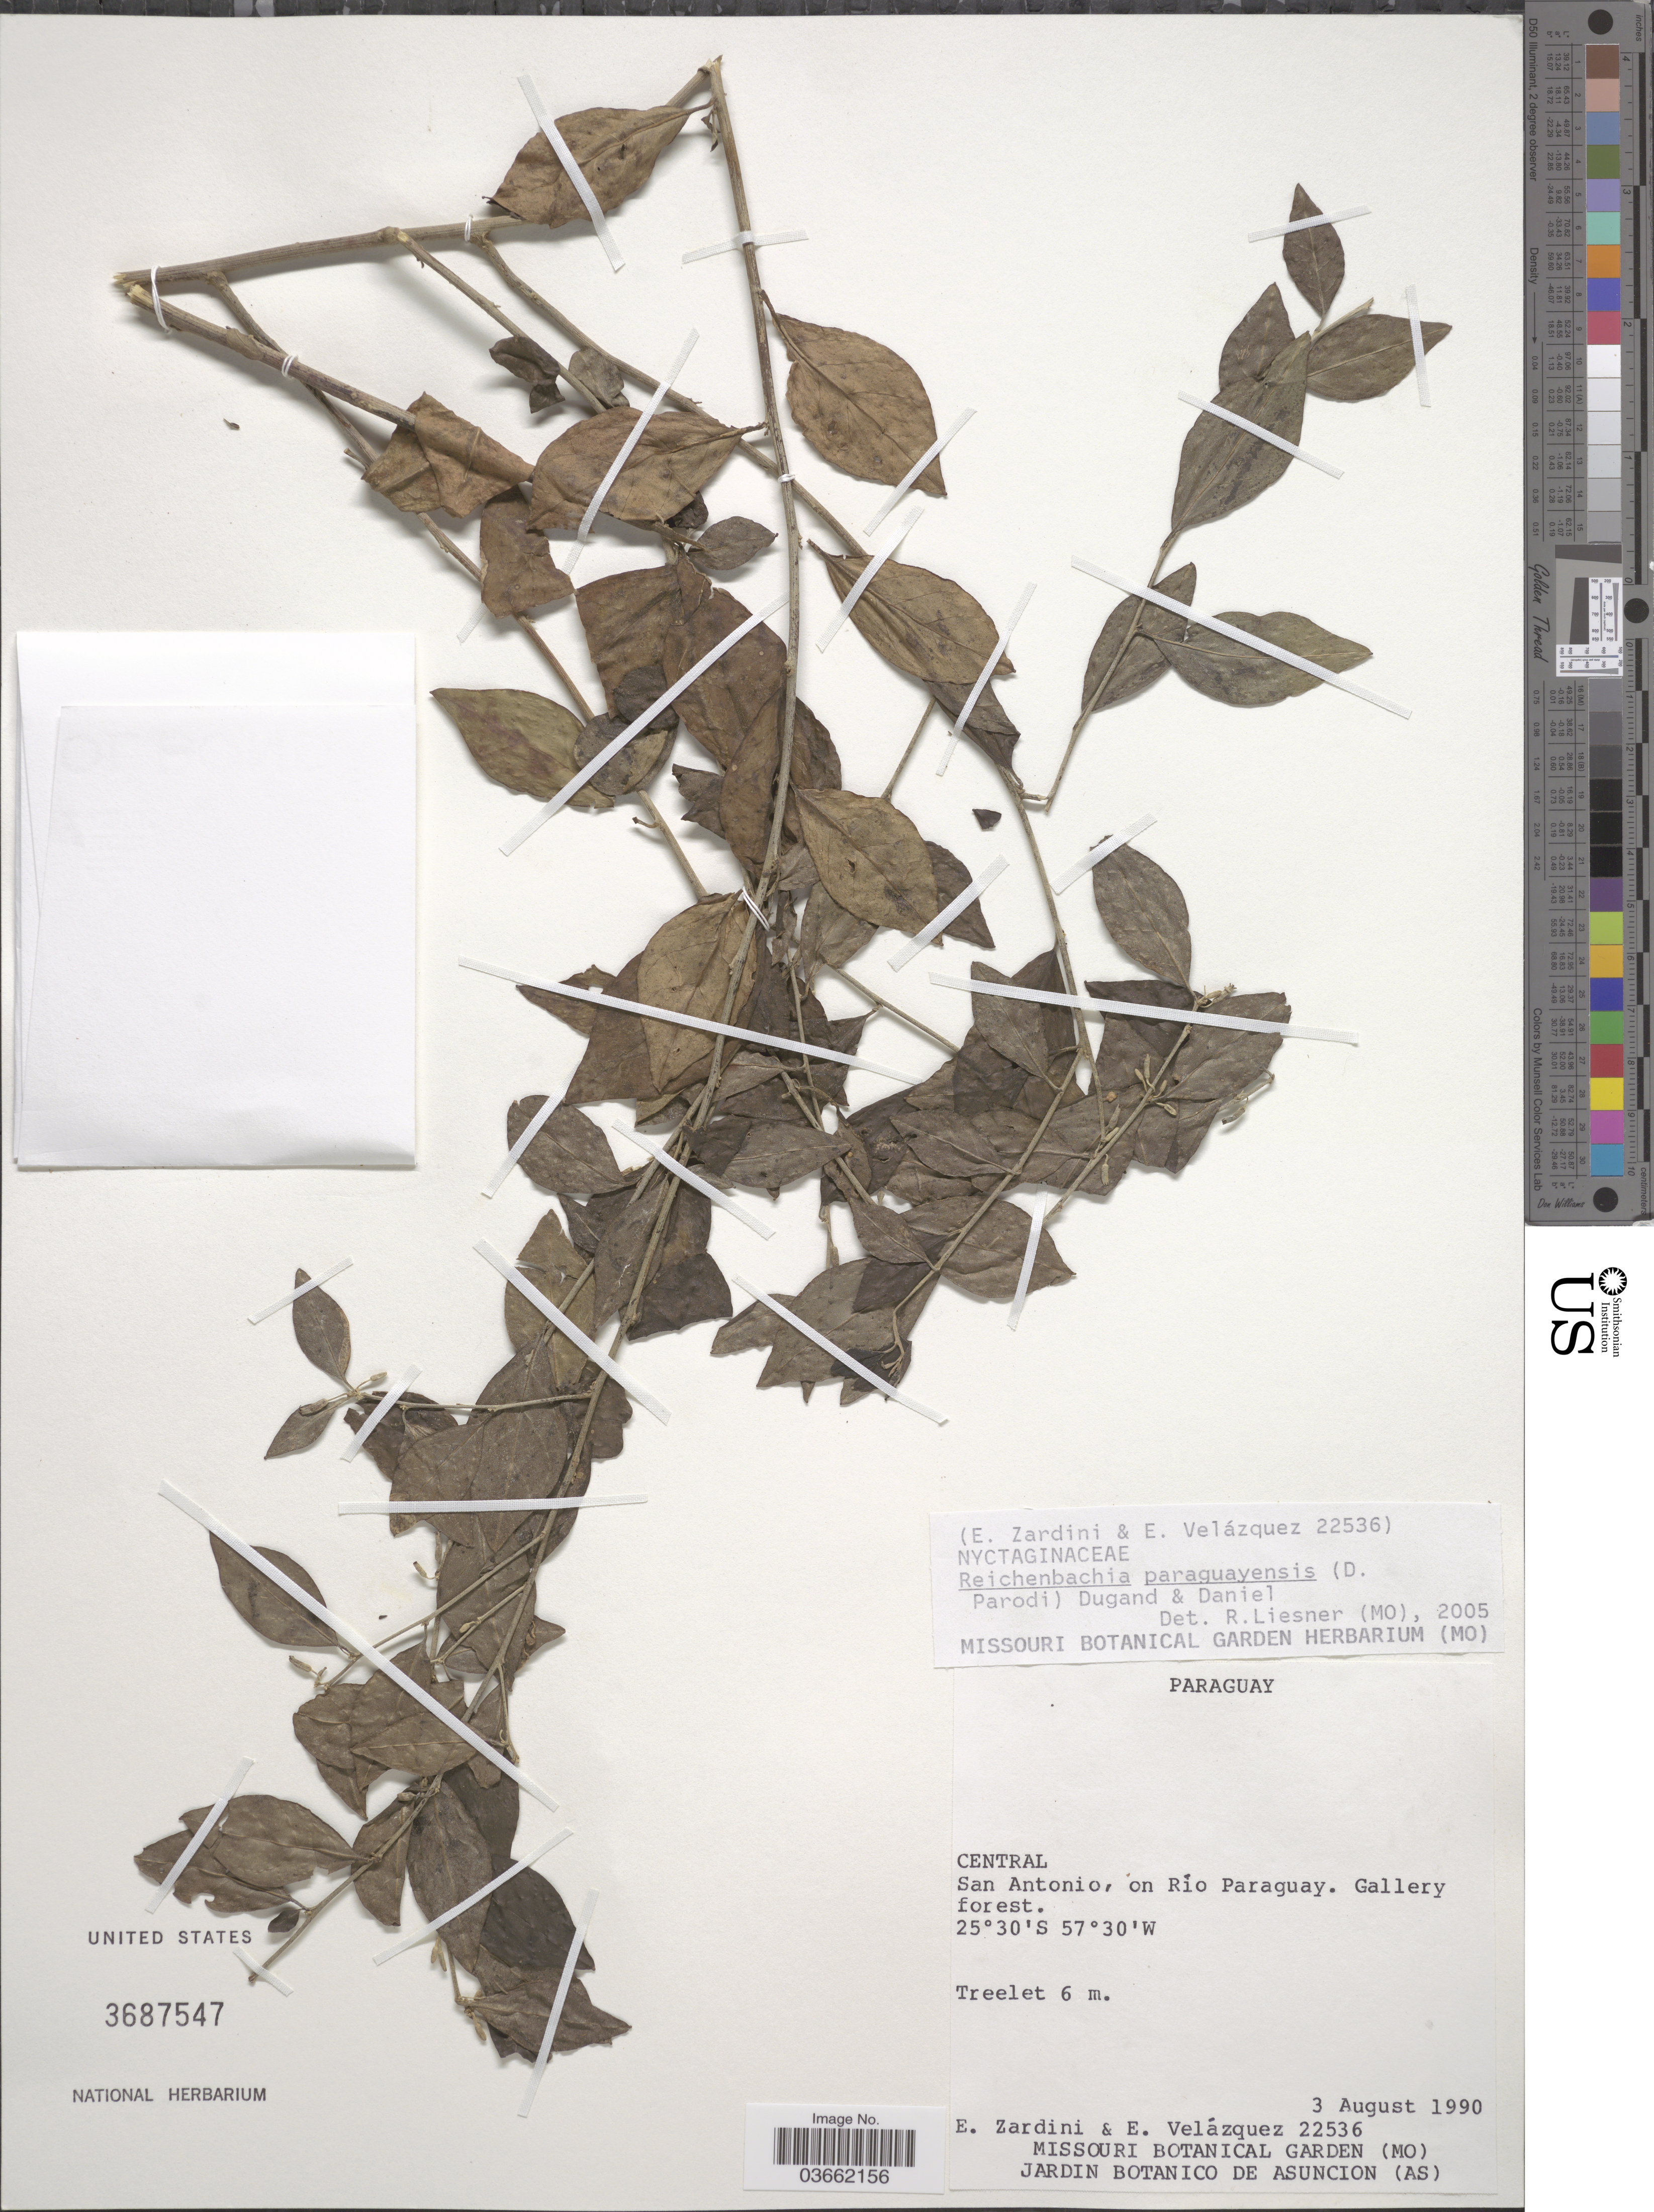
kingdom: Plantae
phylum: Tracheophyta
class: Magnoliopsida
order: Caryophyllales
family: Nyctaginaceae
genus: Reichenbachia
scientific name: Reichenbachia paraguayensis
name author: (Parodi) Dugand G. & Daniel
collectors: E. Zardini & E. Velázquez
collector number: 22536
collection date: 1990-08-03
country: Paraguay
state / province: Central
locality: San Antnonio, on Río Paraguay.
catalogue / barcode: US 3687547